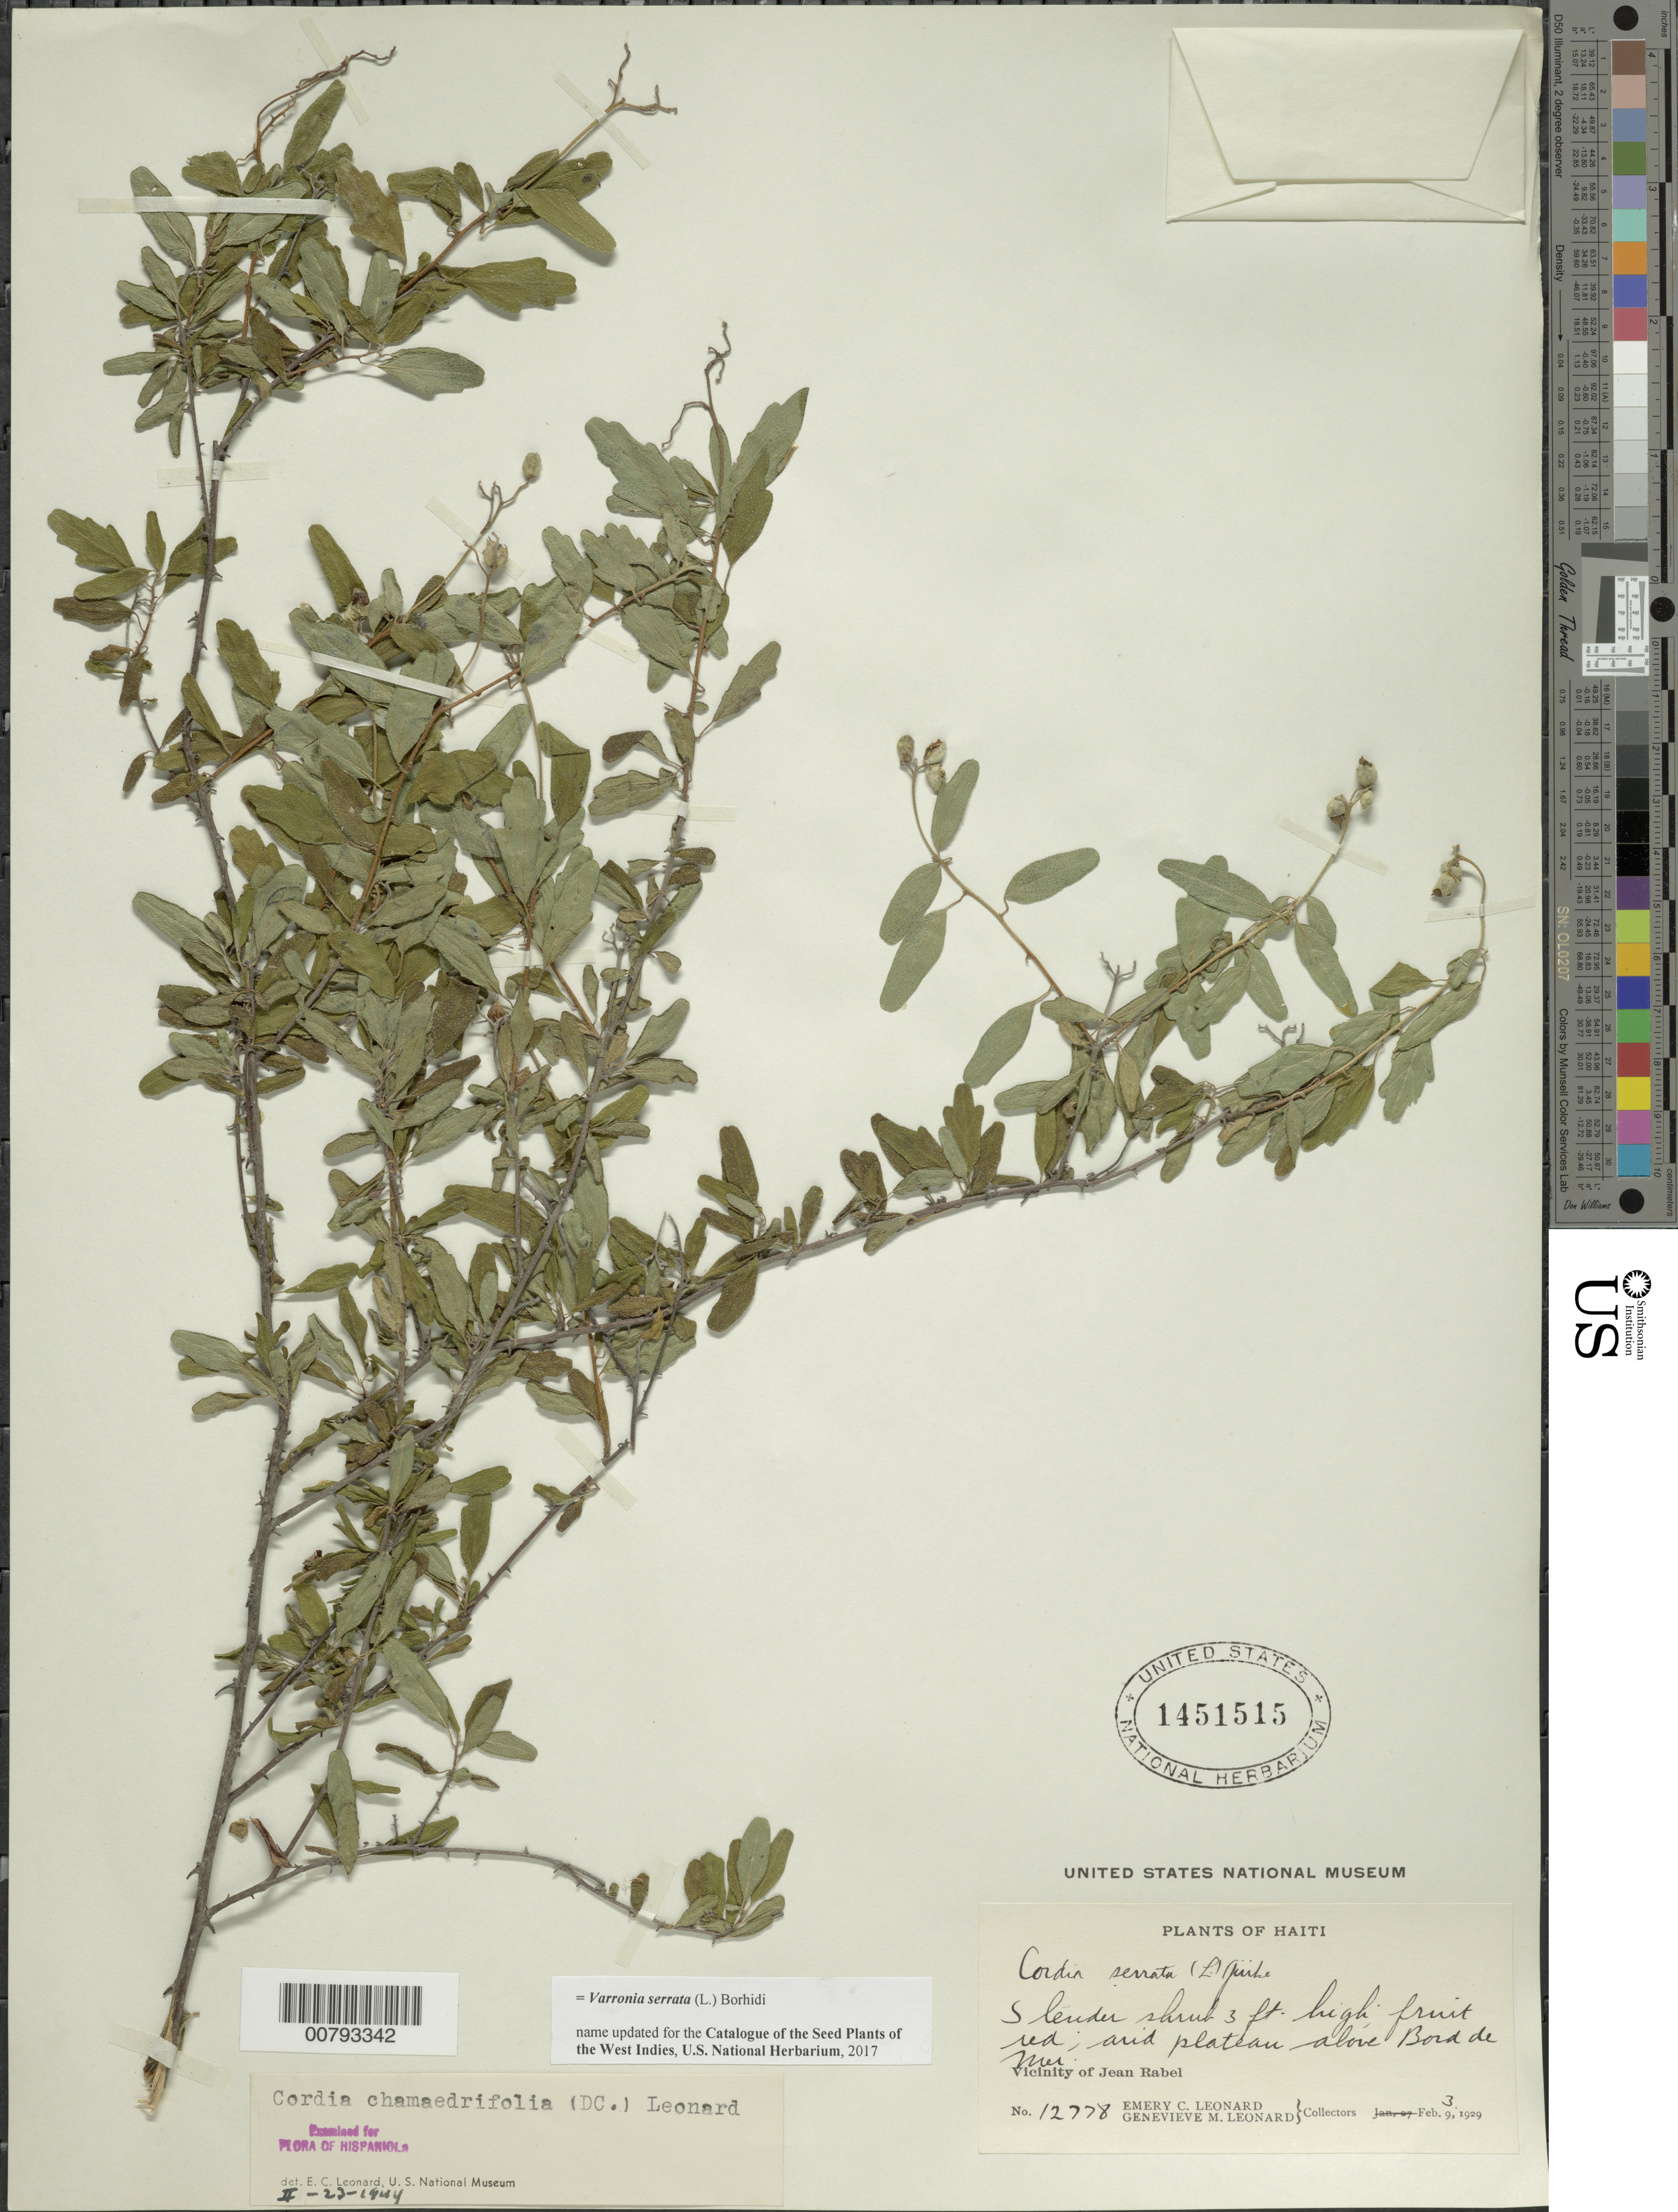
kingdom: Plantae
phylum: Tracheophyta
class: Magnoliopsida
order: Boraginales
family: Cordiaceae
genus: Varronia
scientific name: Varronia serrata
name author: (L.) Borhidi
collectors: E. C. Leonard & G. M. Leonard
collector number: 12778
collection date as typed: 03 Feb 1929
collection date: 1929-02-03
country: Haiti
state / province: Nord-Óuest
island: Hispaniola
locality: Vicinity of Jean Rabel, above Bord de Mer.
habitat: Arid plateau.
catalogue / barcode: US 1451515